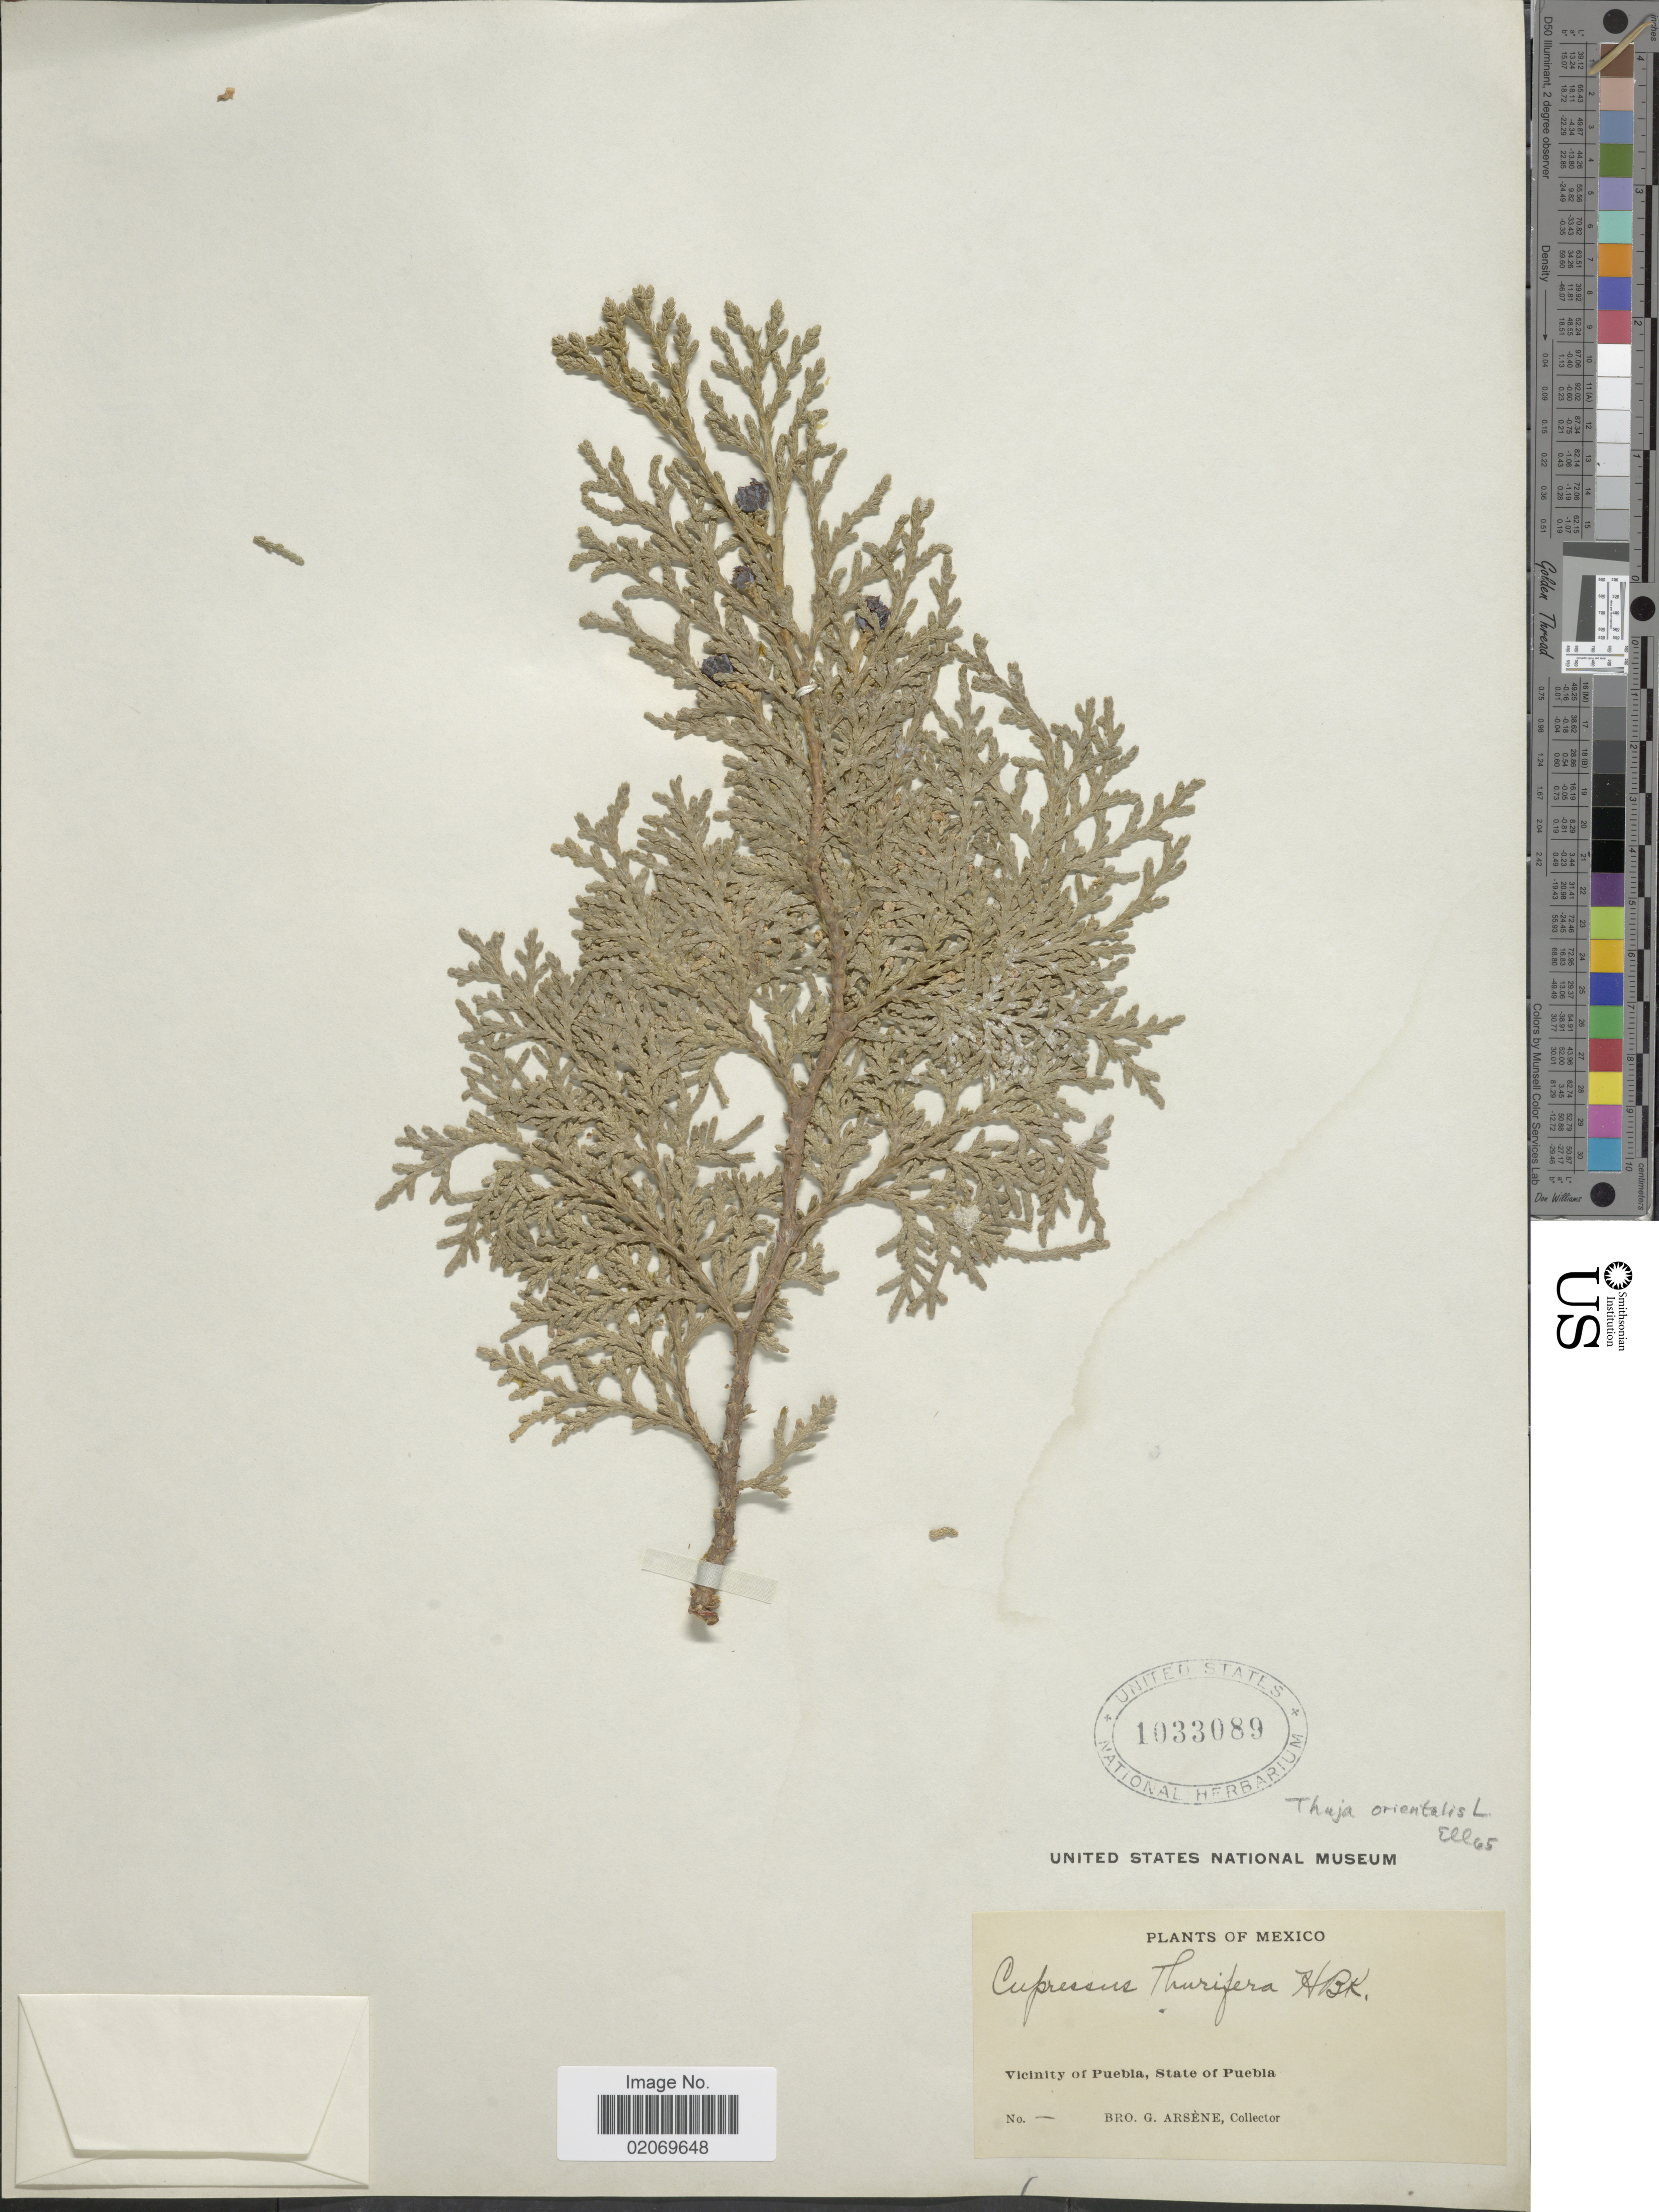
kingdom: Plantae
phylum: Tracheophyta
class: Pinopsida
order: Pinales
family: Cupressaceae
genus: Thuja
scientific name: Thuja orientalis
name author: L.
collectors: Bro. G. Arsène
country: Mexico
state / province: Puebla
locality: Vicinity of Puebla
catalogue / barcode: US 1033089